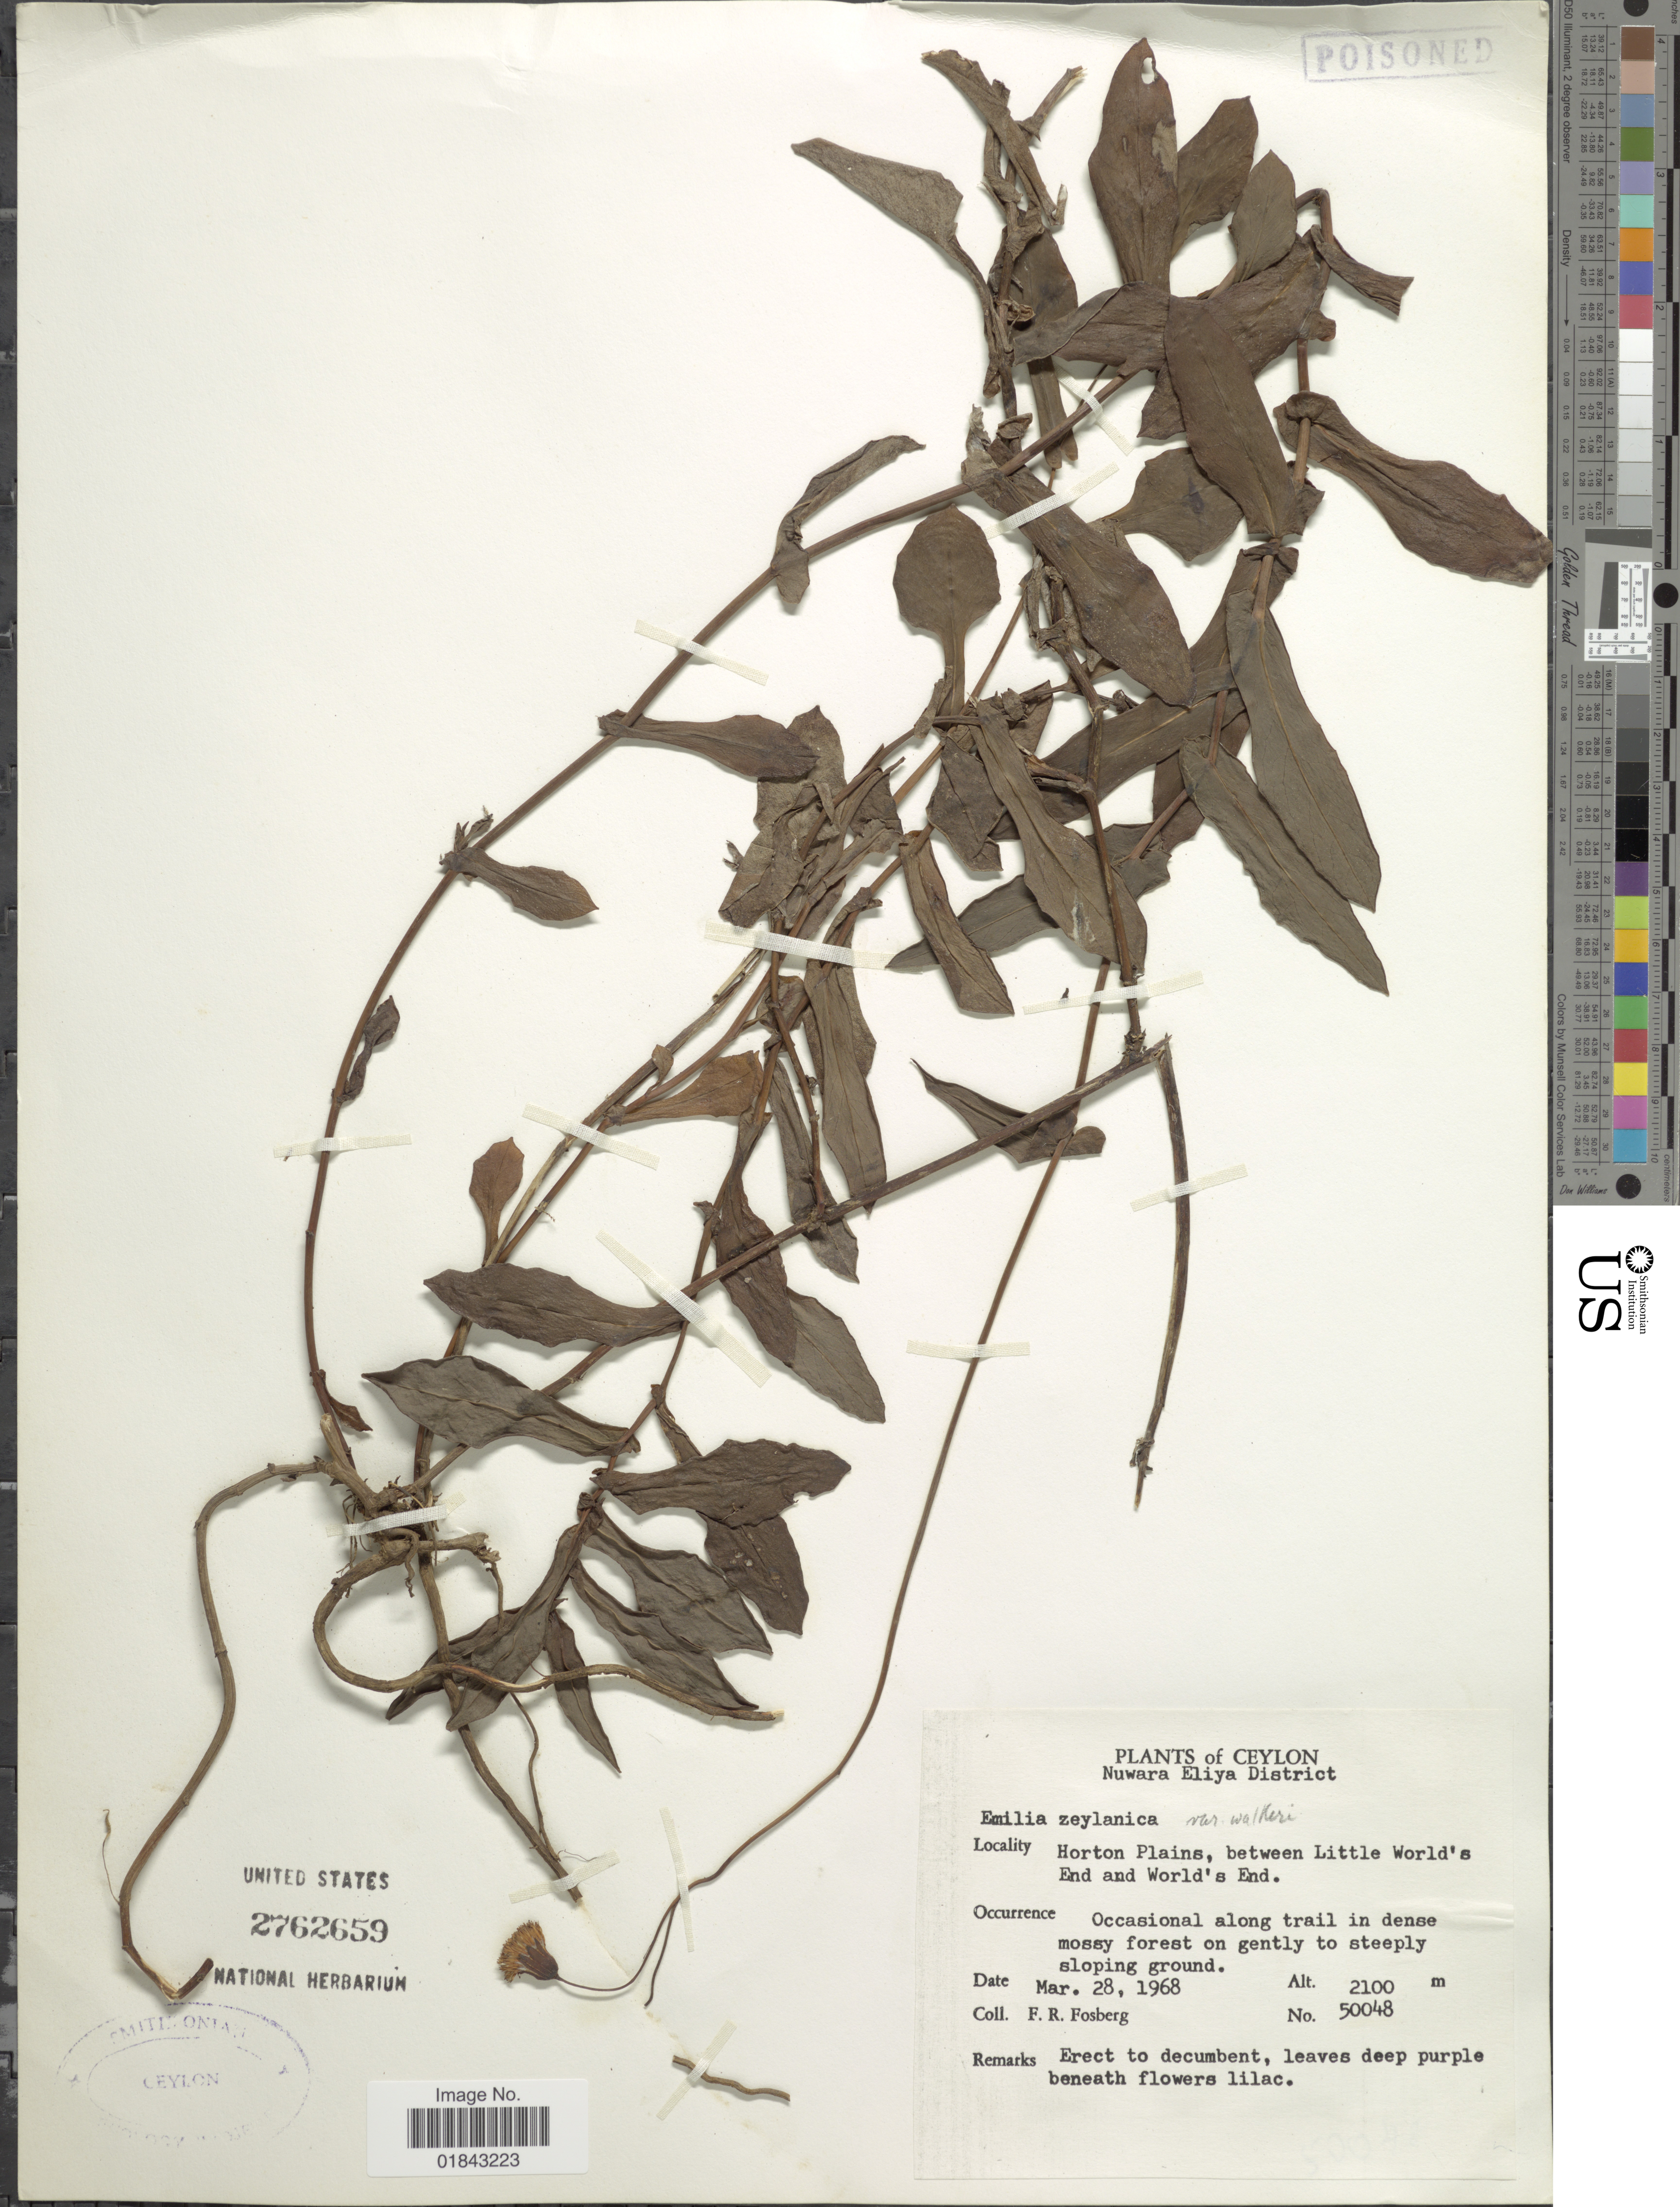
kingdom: Plantae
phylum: Tracheophyta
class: Magnoliopsida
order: Asterales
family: Asteraceae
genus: Emilia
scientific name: Emilia zeylanica var. walkeri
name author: (Hook. f.) Trimen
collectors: F. R. Fosberg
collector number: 50048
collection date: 1968-03-28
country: Sri Lanka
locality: Ceylon, Nuwara Eliya District, Horton Plains, between Little World's End and World's End, occasional along trail in dense mossy forest on gently to steeply sloping ground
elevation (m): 2100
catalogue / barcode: US 2762659